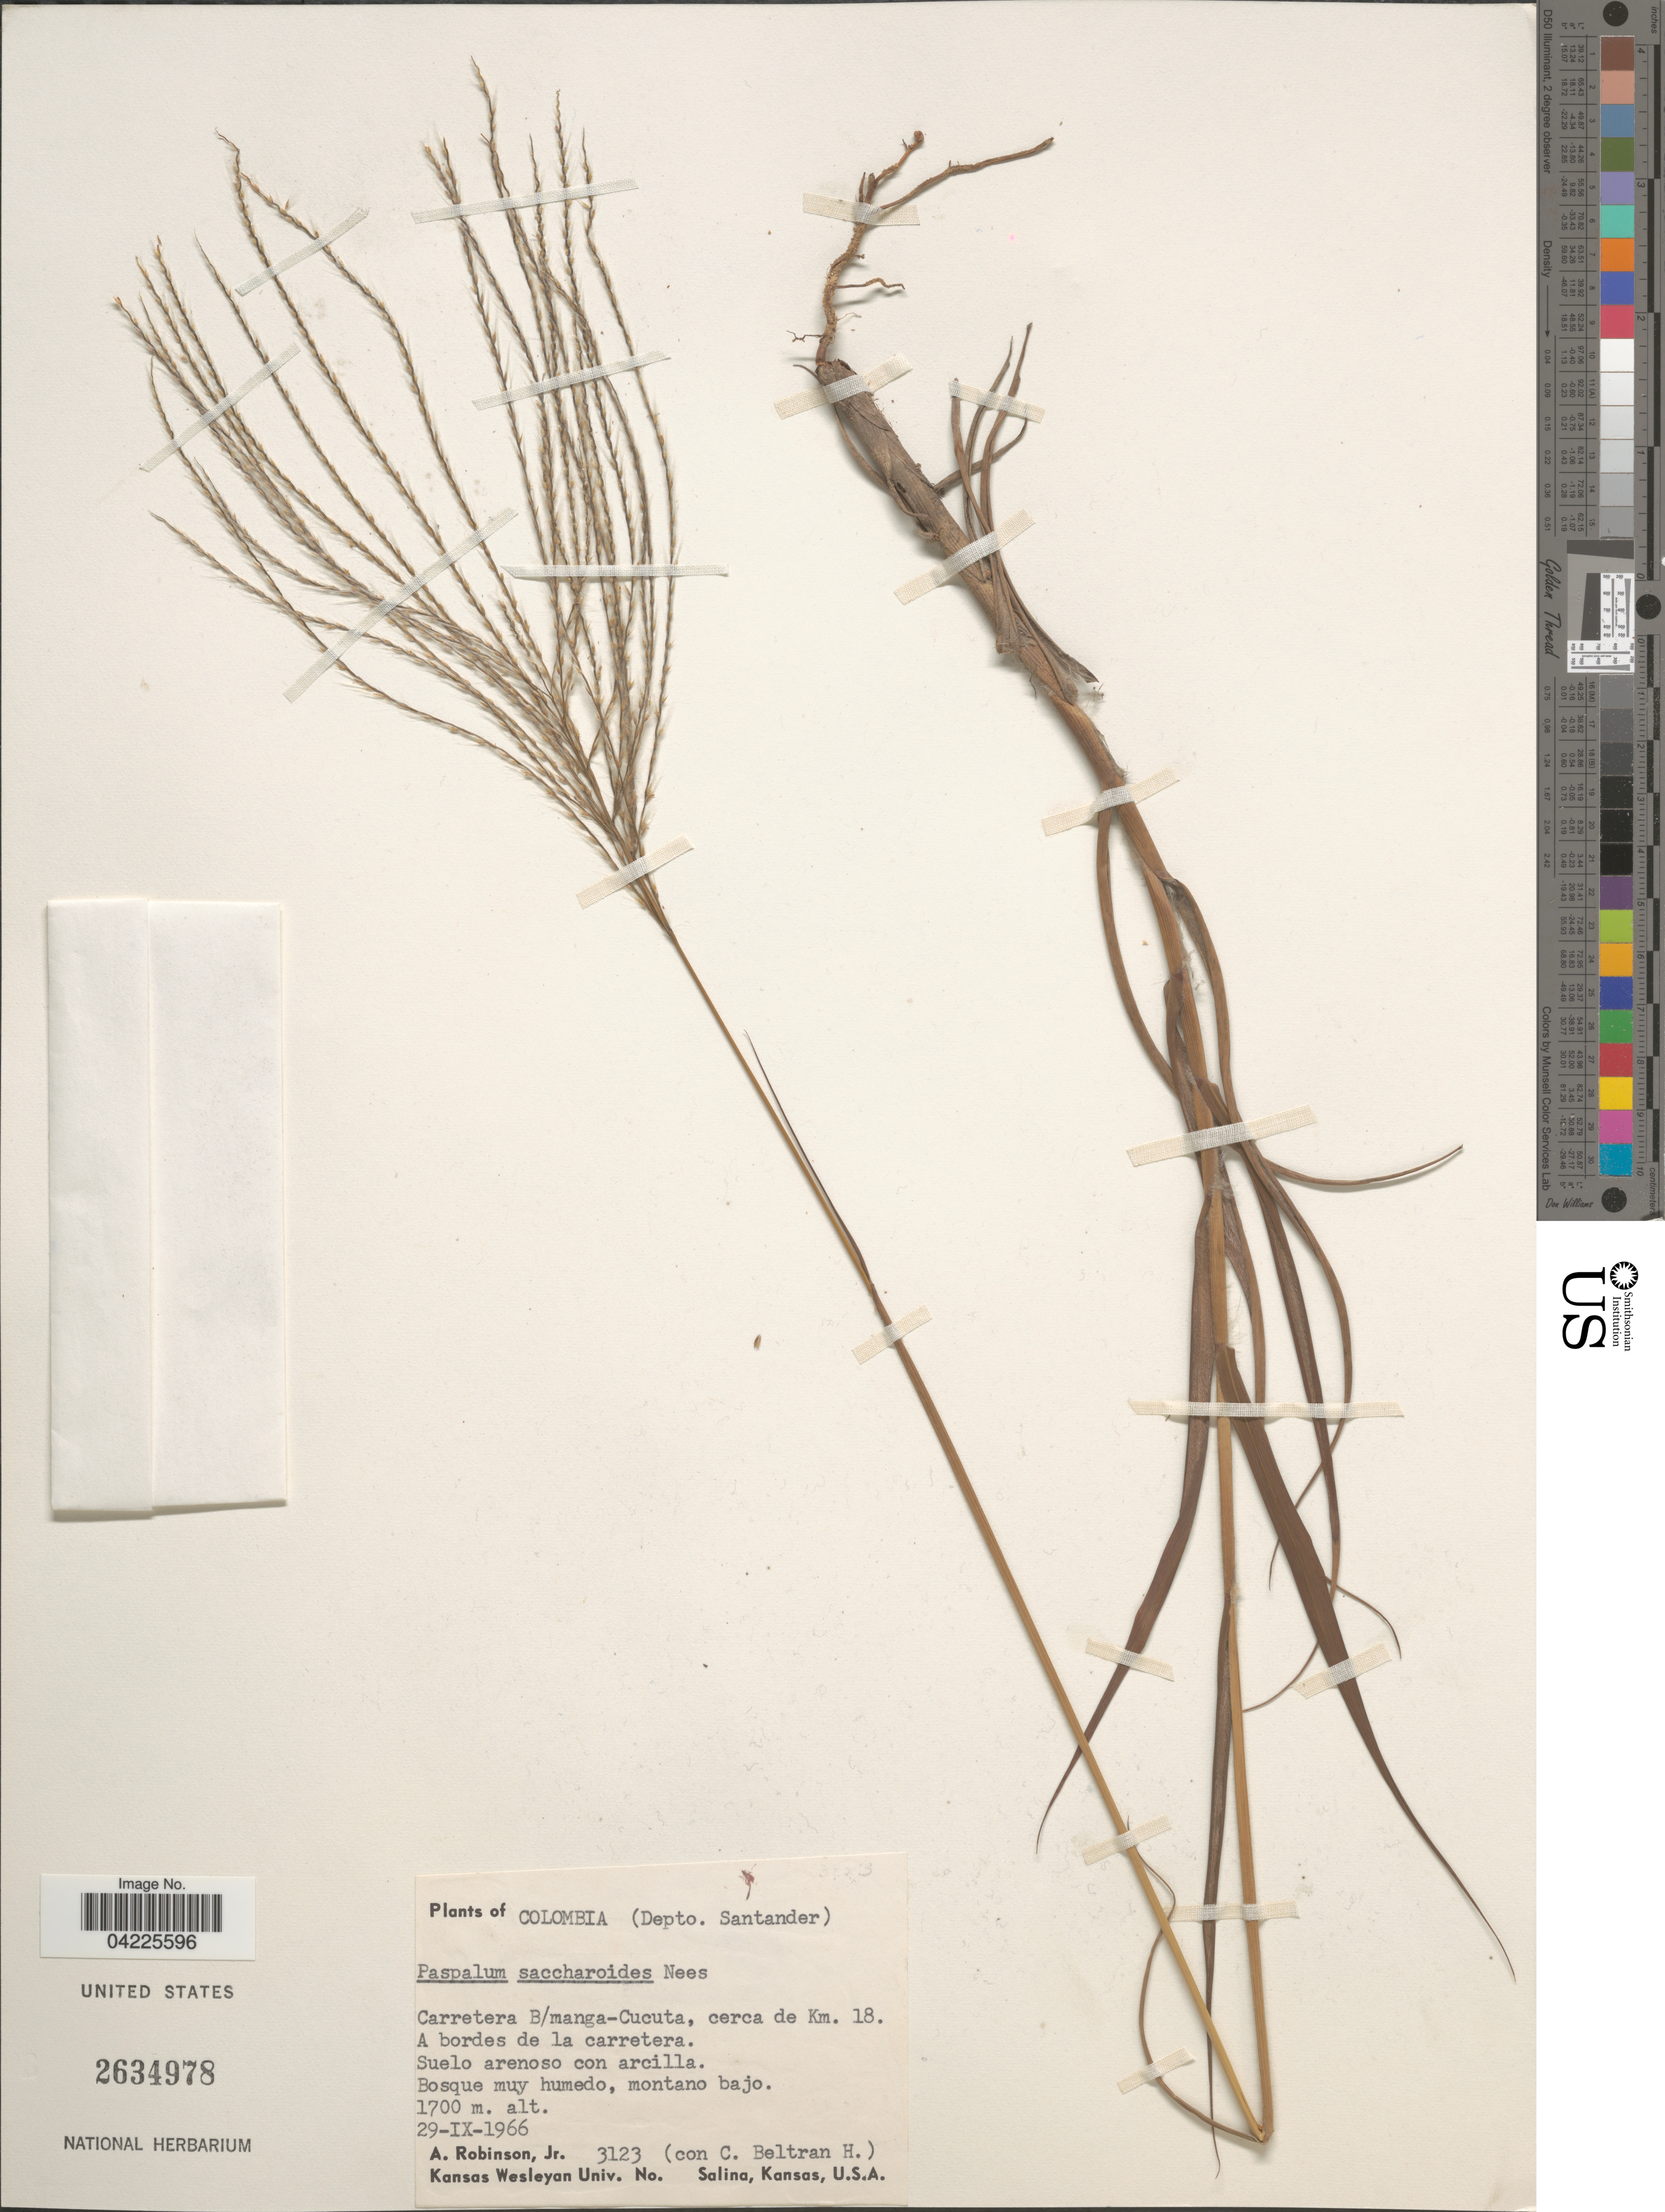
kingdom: Plantae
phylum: Tracheophyta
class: Liliopsida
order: Poales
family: Poaceae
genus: Paspalum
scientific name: Paspalum saccharoides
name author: Nees ex Trin.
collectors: A. Robinson Jr. & C. Beltran H.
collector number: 3123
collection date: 1966-09-29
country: Colombia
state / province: Santander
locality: (Depto. Santander). Carretera B/manga-Cucuta, cerca de Km. 18. A bordes de la carretera.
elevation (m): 1700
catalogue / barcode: US 2634978